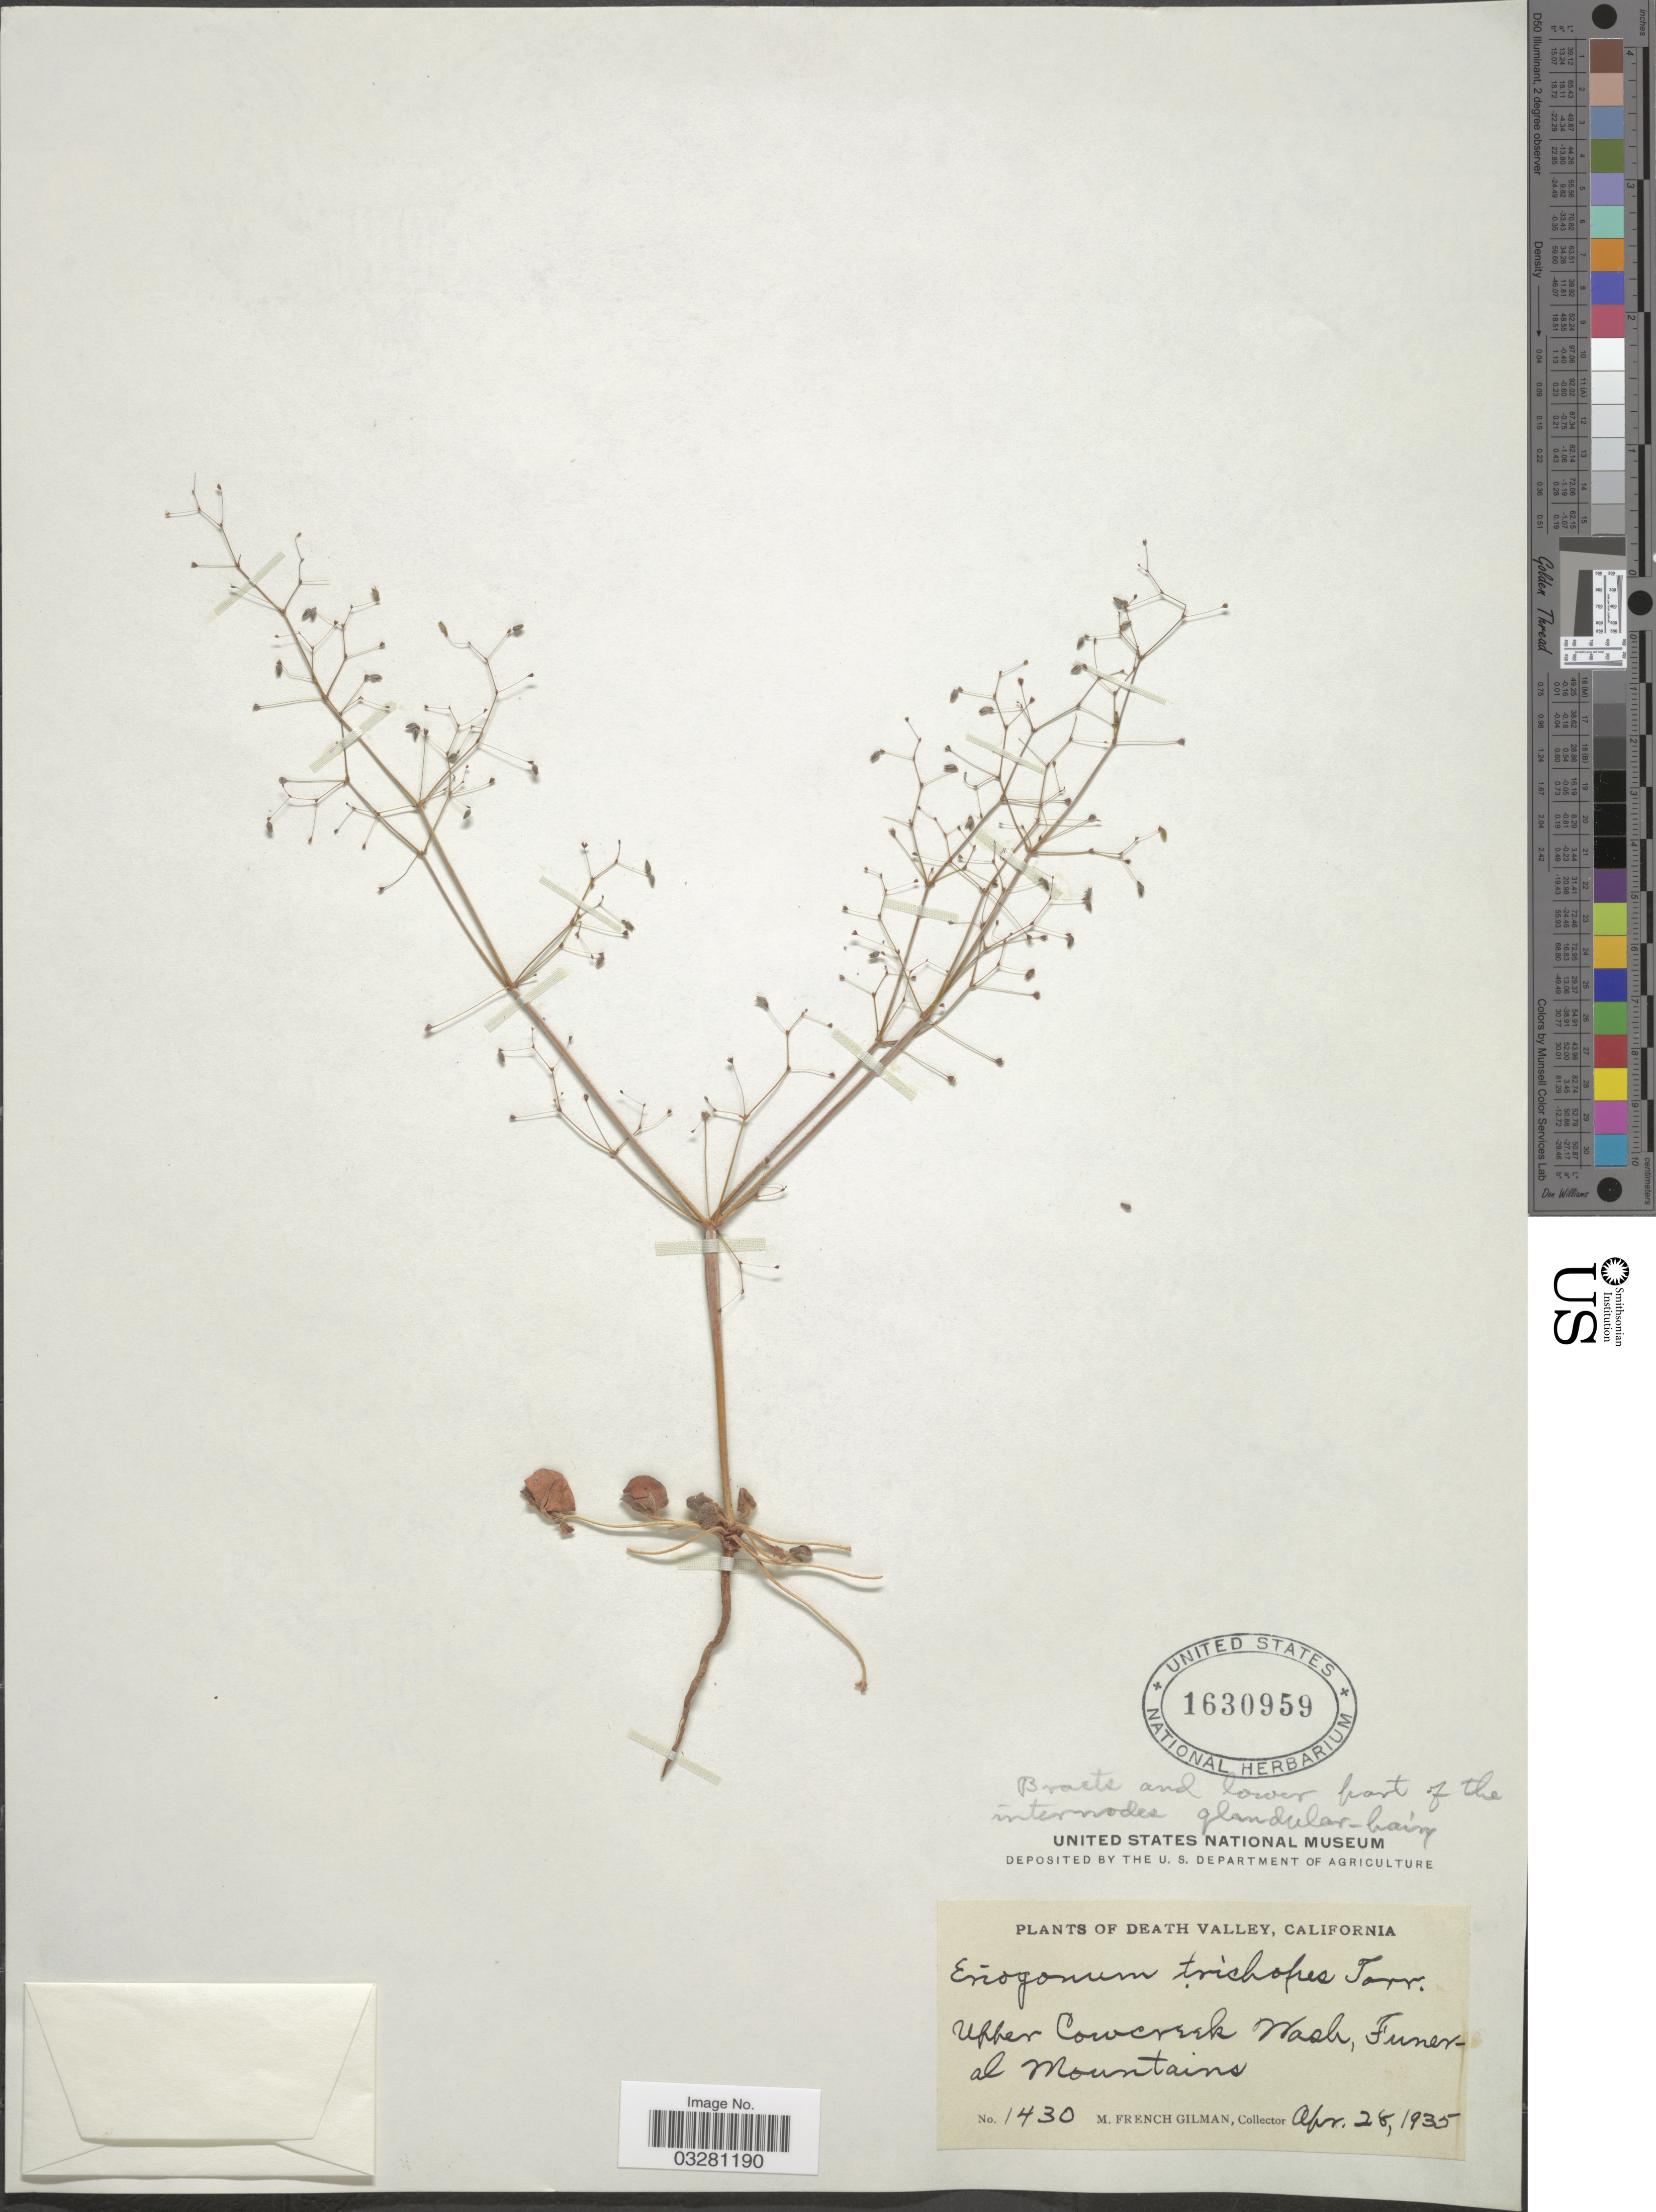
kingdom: Plantae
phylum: Tracheophyta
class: Magnoliopsida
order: Caryophyllales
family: Polygonaceae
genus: Eriogonum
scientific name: Eriogonum trichopes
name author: Torr.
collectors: M. F. Gilman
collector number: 1430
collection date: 1935-04-28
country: United States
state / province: California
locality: Death Valley. Upper Cowcreek Wash, Funeral Mountains.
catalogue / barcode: US 1630959